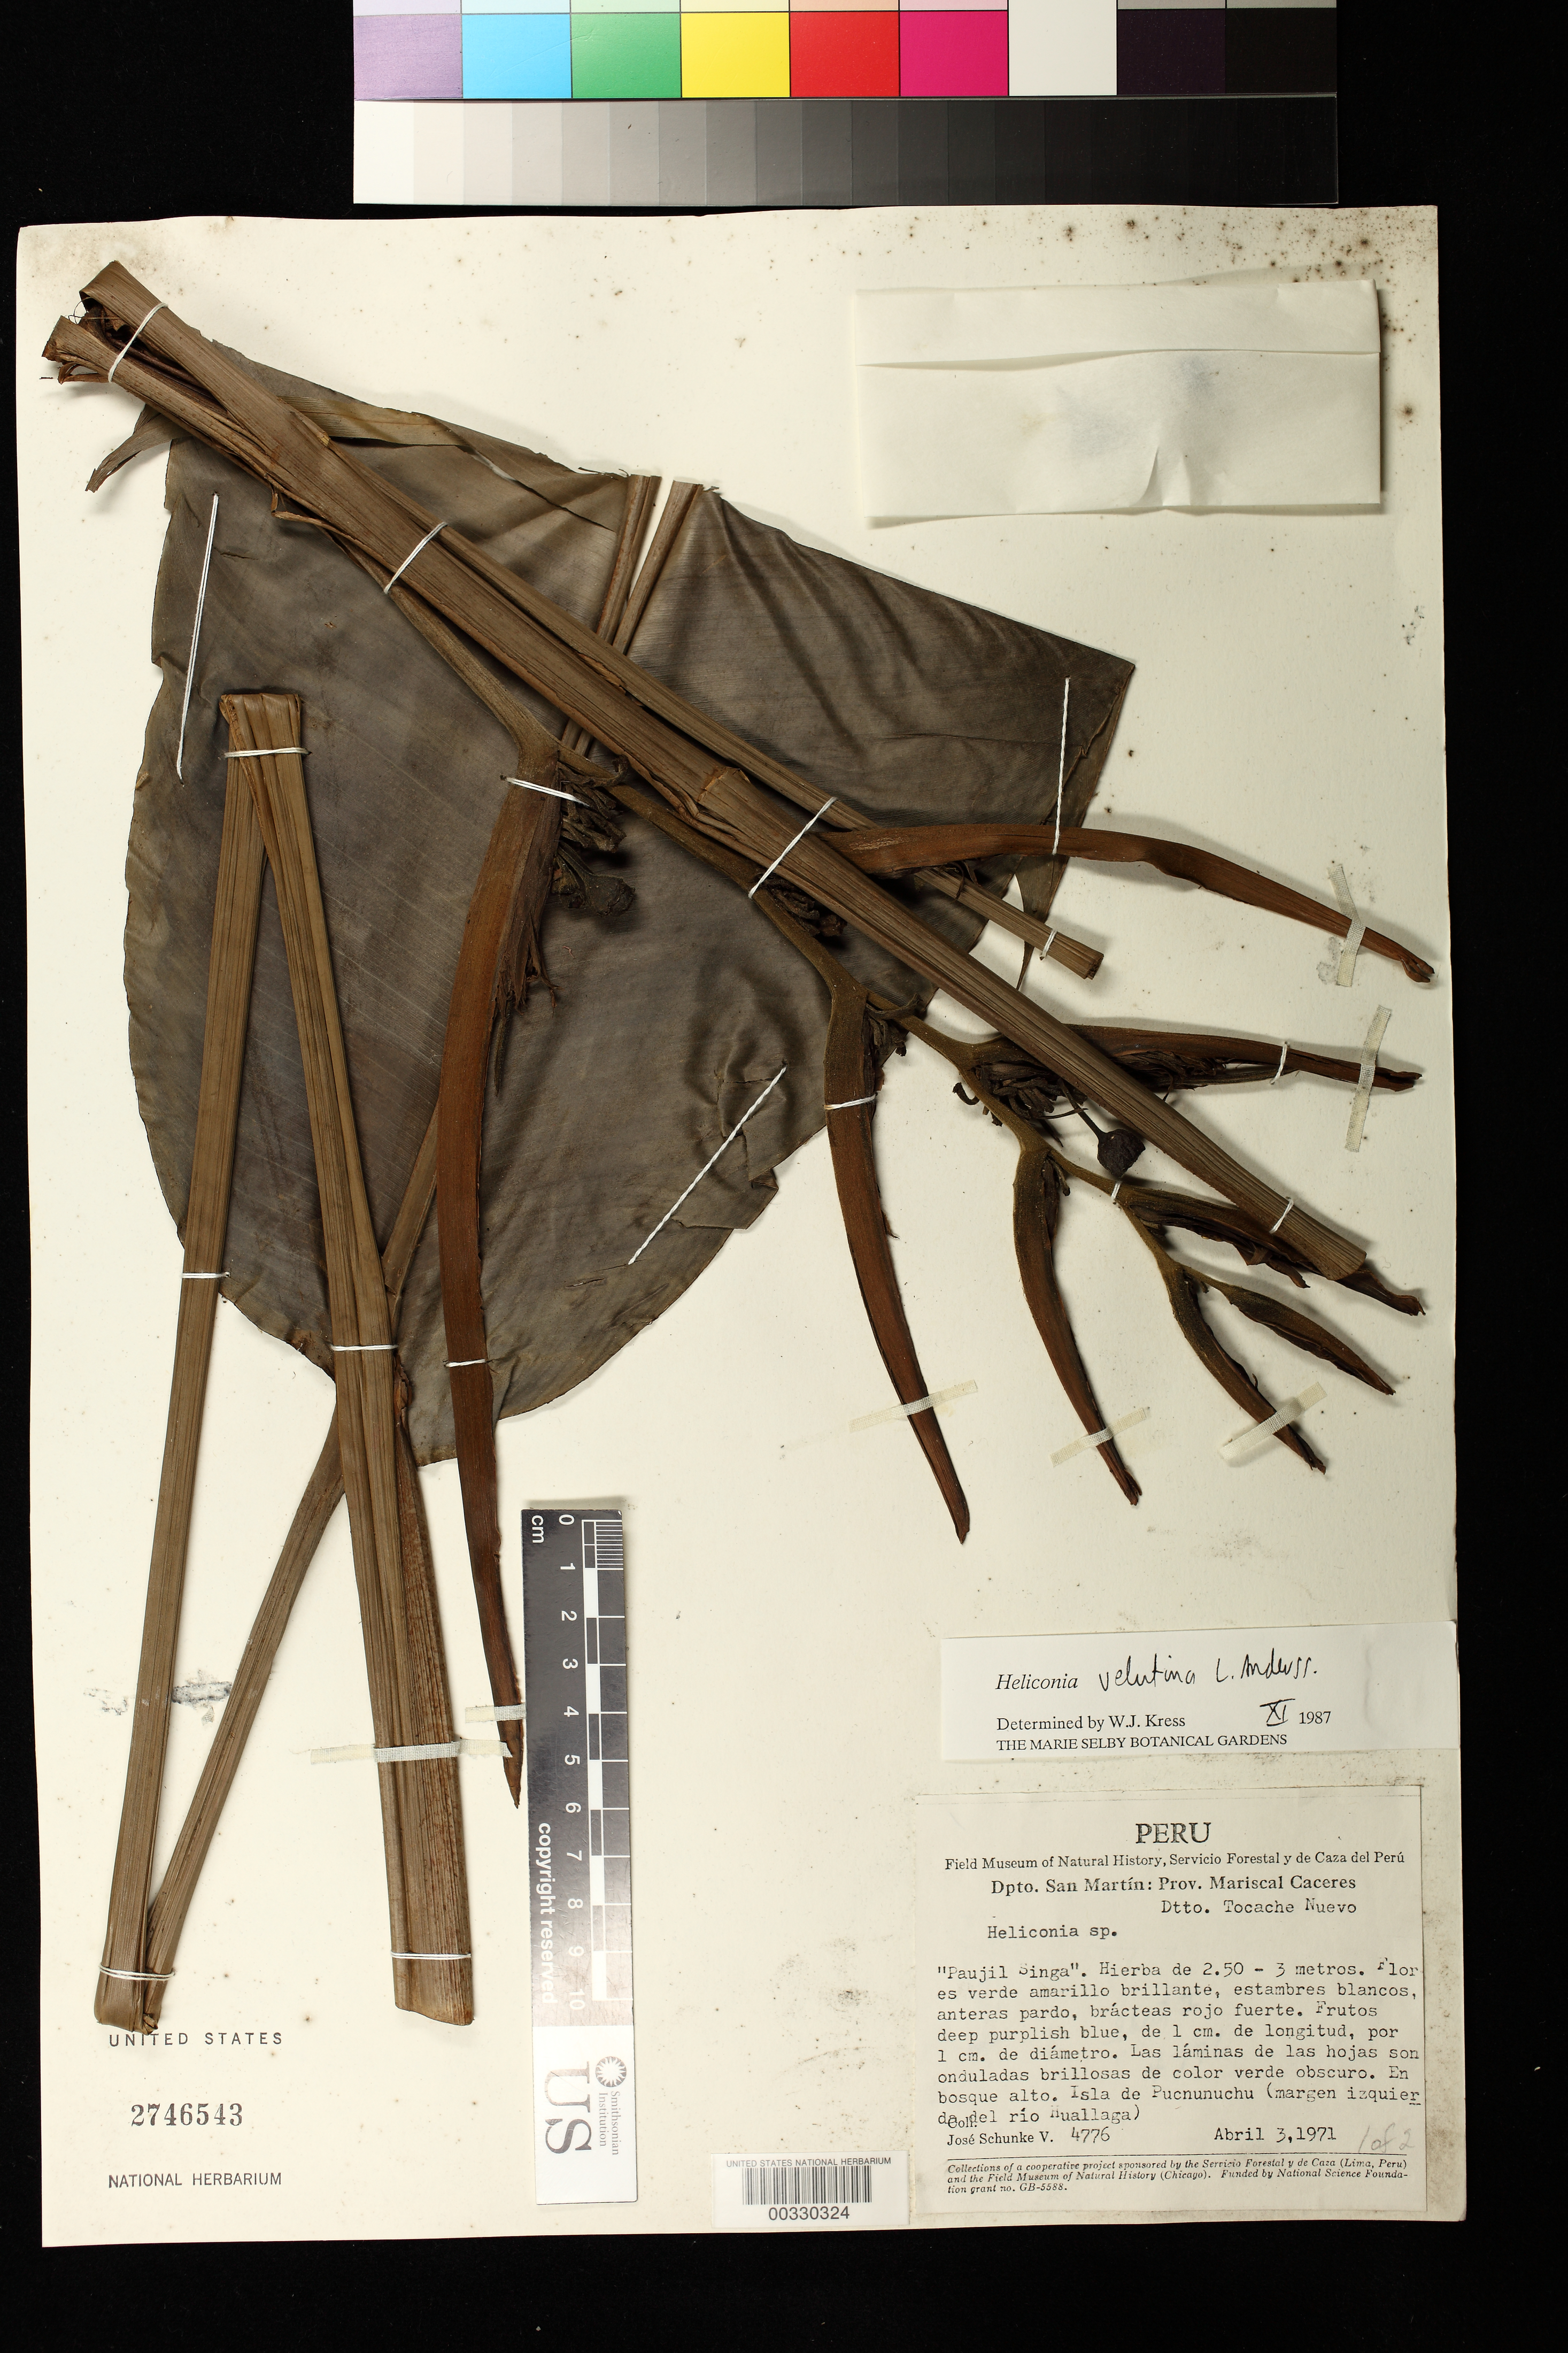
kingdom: Plantae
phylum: Tracheophyta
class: Liliopsida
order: Zingiberales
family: Heliconiaceae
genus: Heliconia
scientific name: Heliconia velutina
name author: L. Andersson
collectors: J. Schunke Vigo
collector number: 4776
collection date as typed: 03 Apr 1971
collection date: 1971-04-03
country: Peru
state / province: San Martín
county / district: Mariscal Cáceres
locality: Dtto. Tocache Nuevo, Isla de Pucnunuchu (left bank of Río Huallaga)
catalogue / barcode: US 2746543